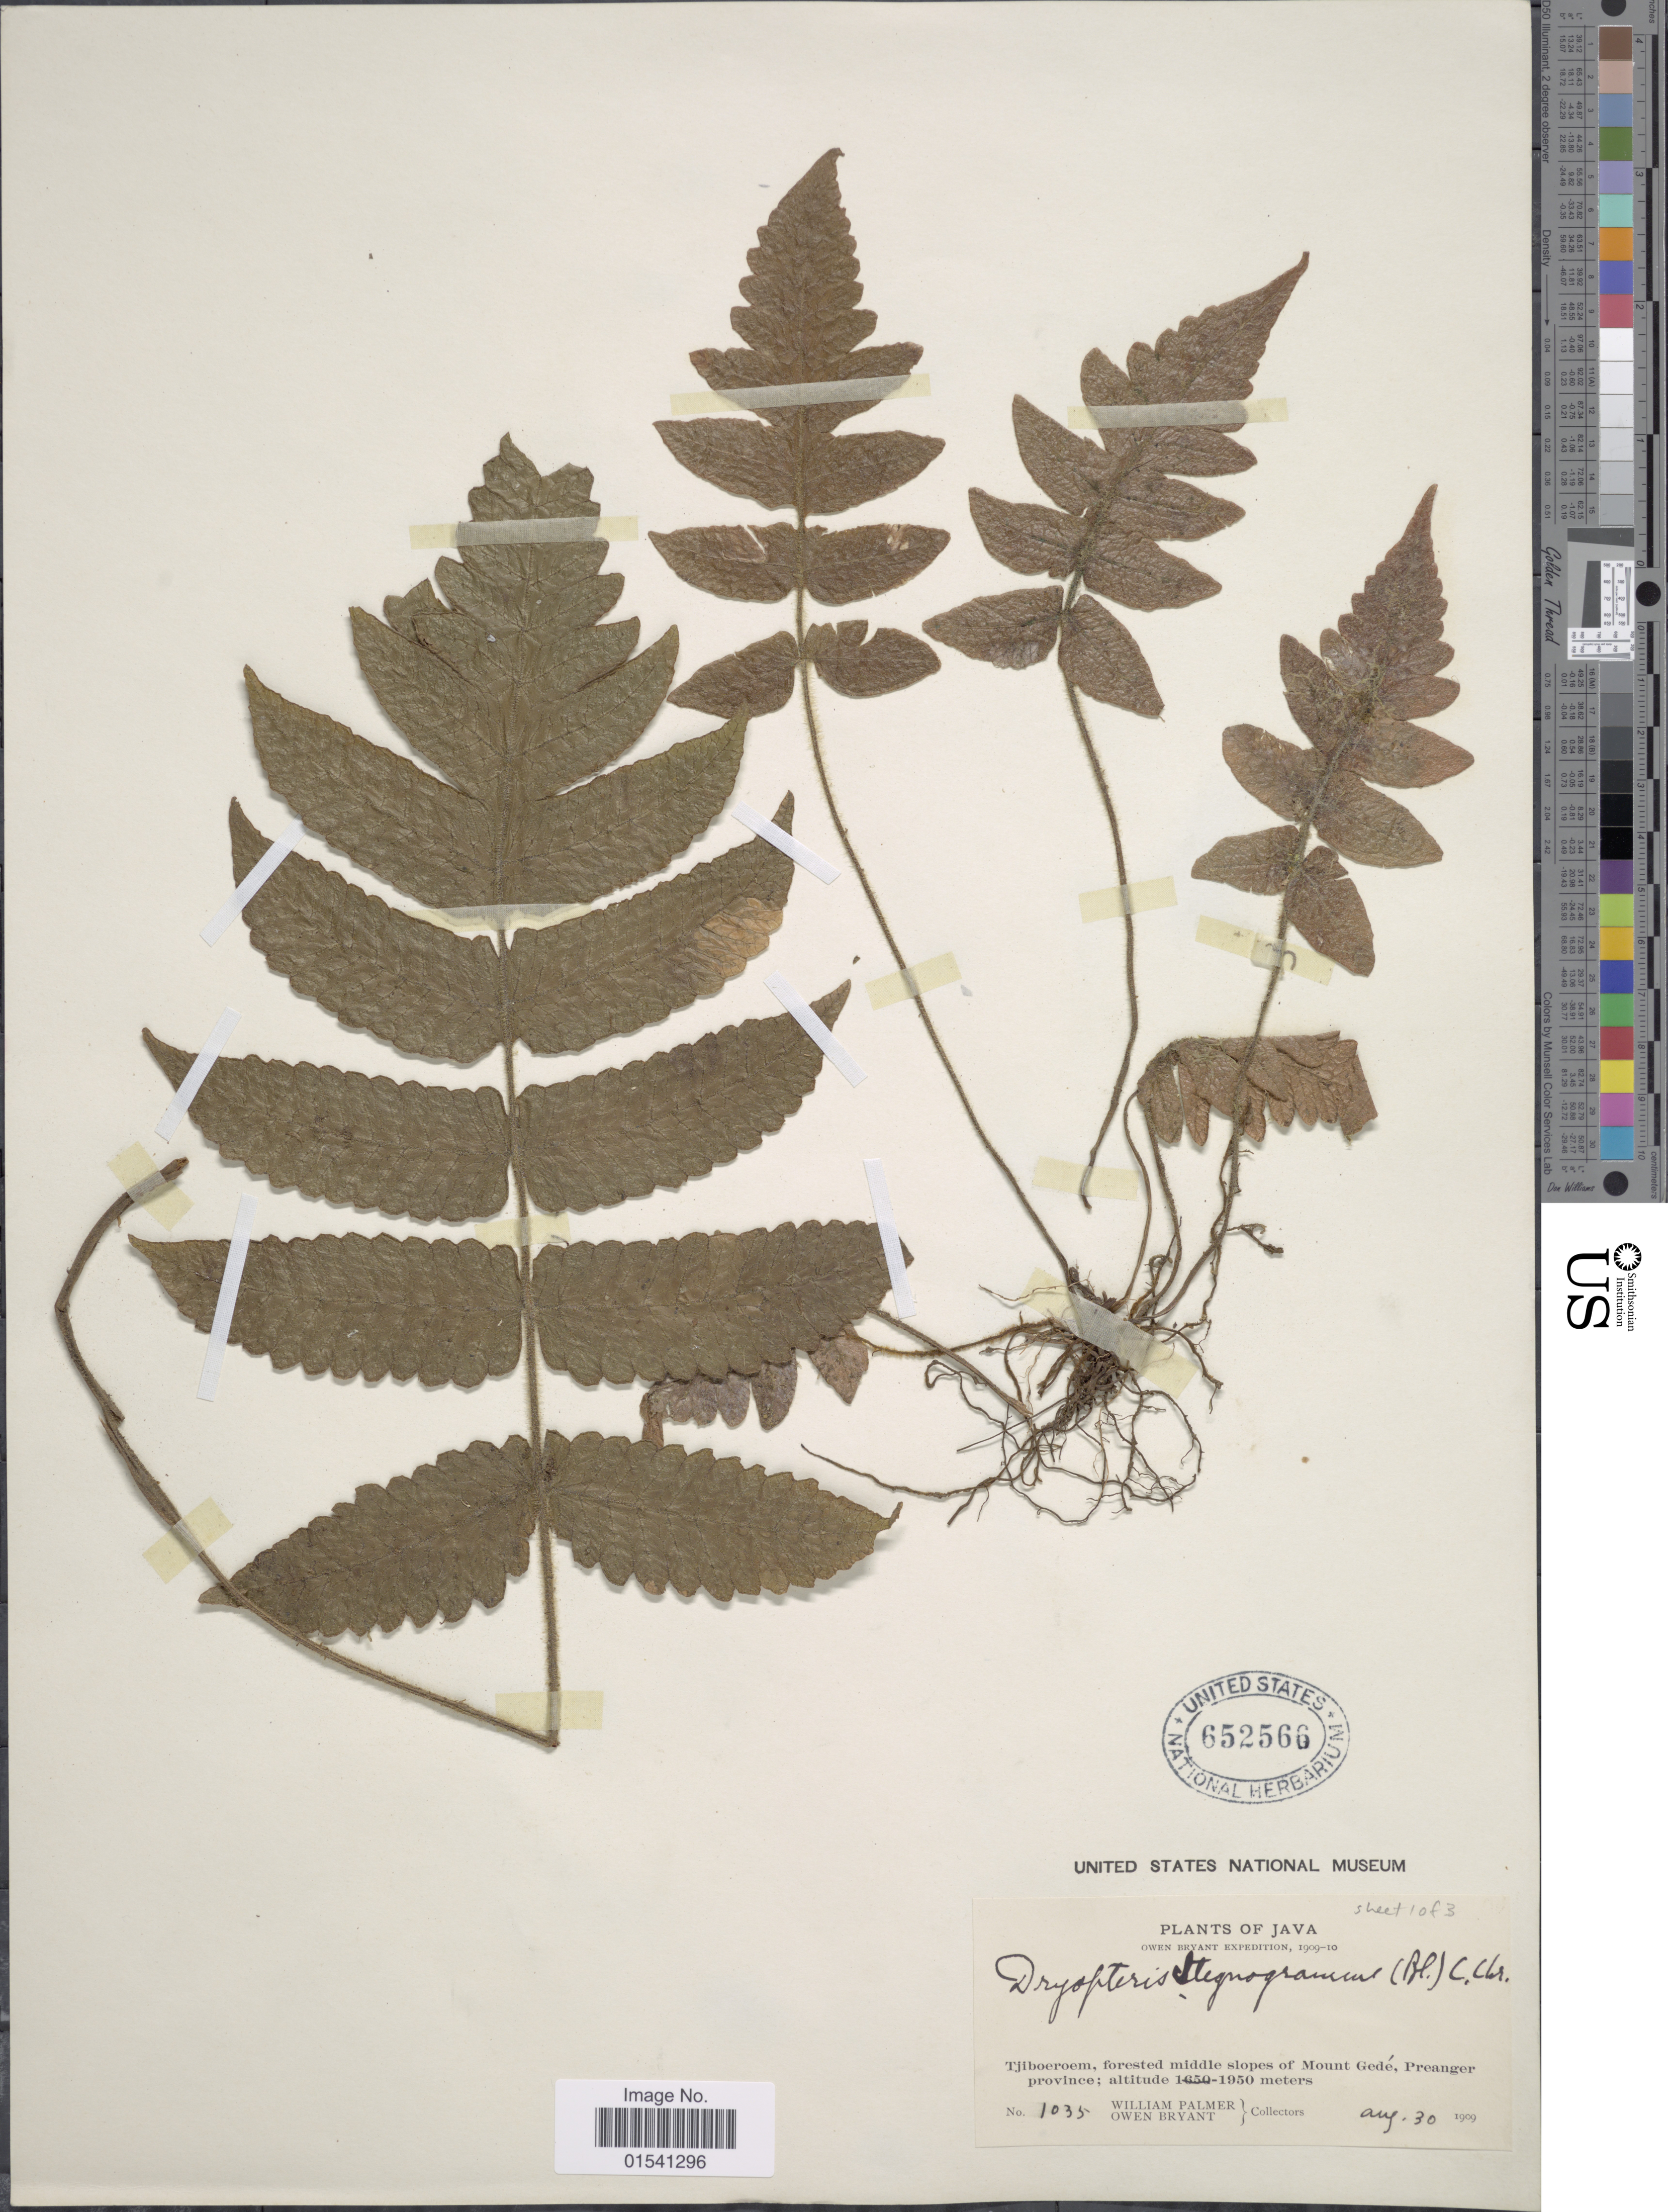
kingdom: Plantae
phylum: Tracheophyta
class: Polypodiopsida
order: Polypodiales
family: Thelypteridaceae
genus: Amauropelta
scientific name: Amauropelta aspidioides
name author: (Willd.) Pic. Serm.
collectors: W. Palmer & O. Bryant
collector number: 1035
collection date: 1909-08-30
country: Indonesia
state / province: Java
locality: Tjiboeroem, forested middle slopes of Mount Gedé, Preanger province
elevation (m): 1950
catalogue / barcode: US 652566